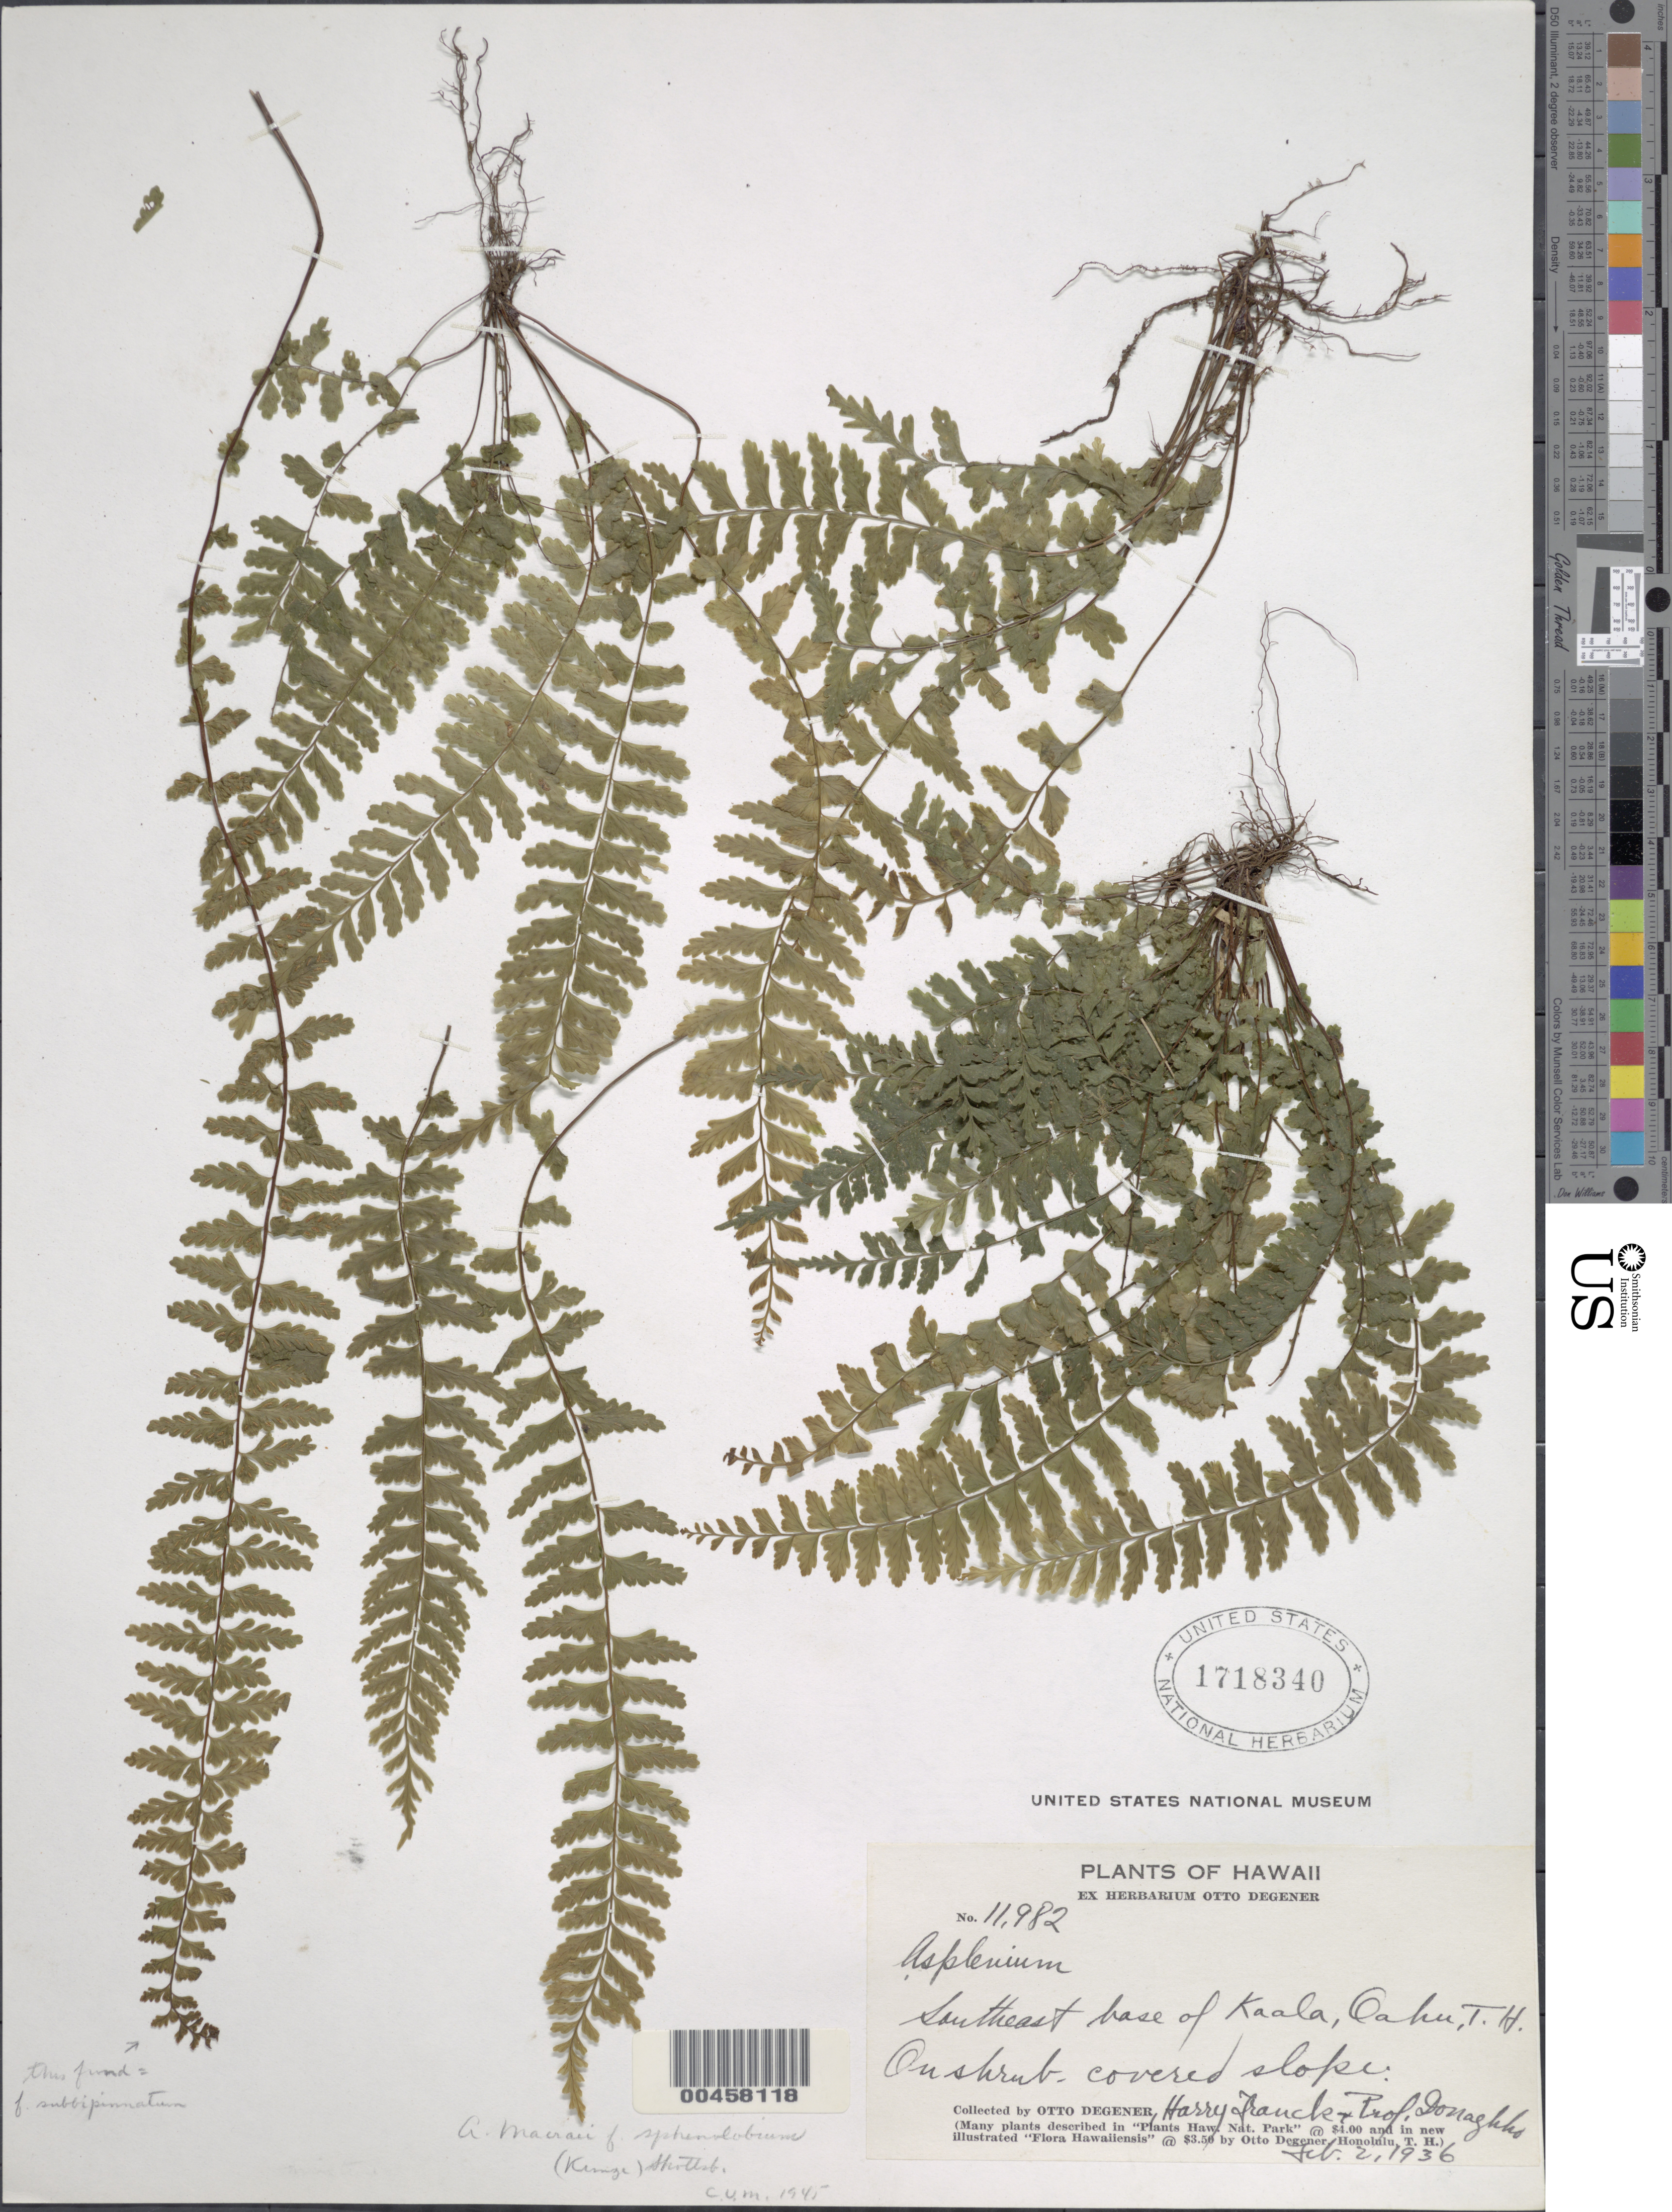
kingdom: Plantae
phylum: Tracheophyta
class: Polypodiopsida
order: Polypodiales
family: Aspleniaceae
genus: Asplenium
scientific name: Asplenium macraei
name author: Hook. & Grev.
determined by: Wagner, W. L., (BOT), Smithsonian Institution - National Museum of Natural History (UNITED STATES)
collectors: O. Degener, H. Franck & Donaghho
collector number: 11982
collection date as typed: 2 Feb 1936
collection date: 1936-02-02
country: United States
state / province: Hawaii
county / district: Honolulu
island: Oahu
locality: Southeast base of Kaala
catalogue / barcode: US 1718340